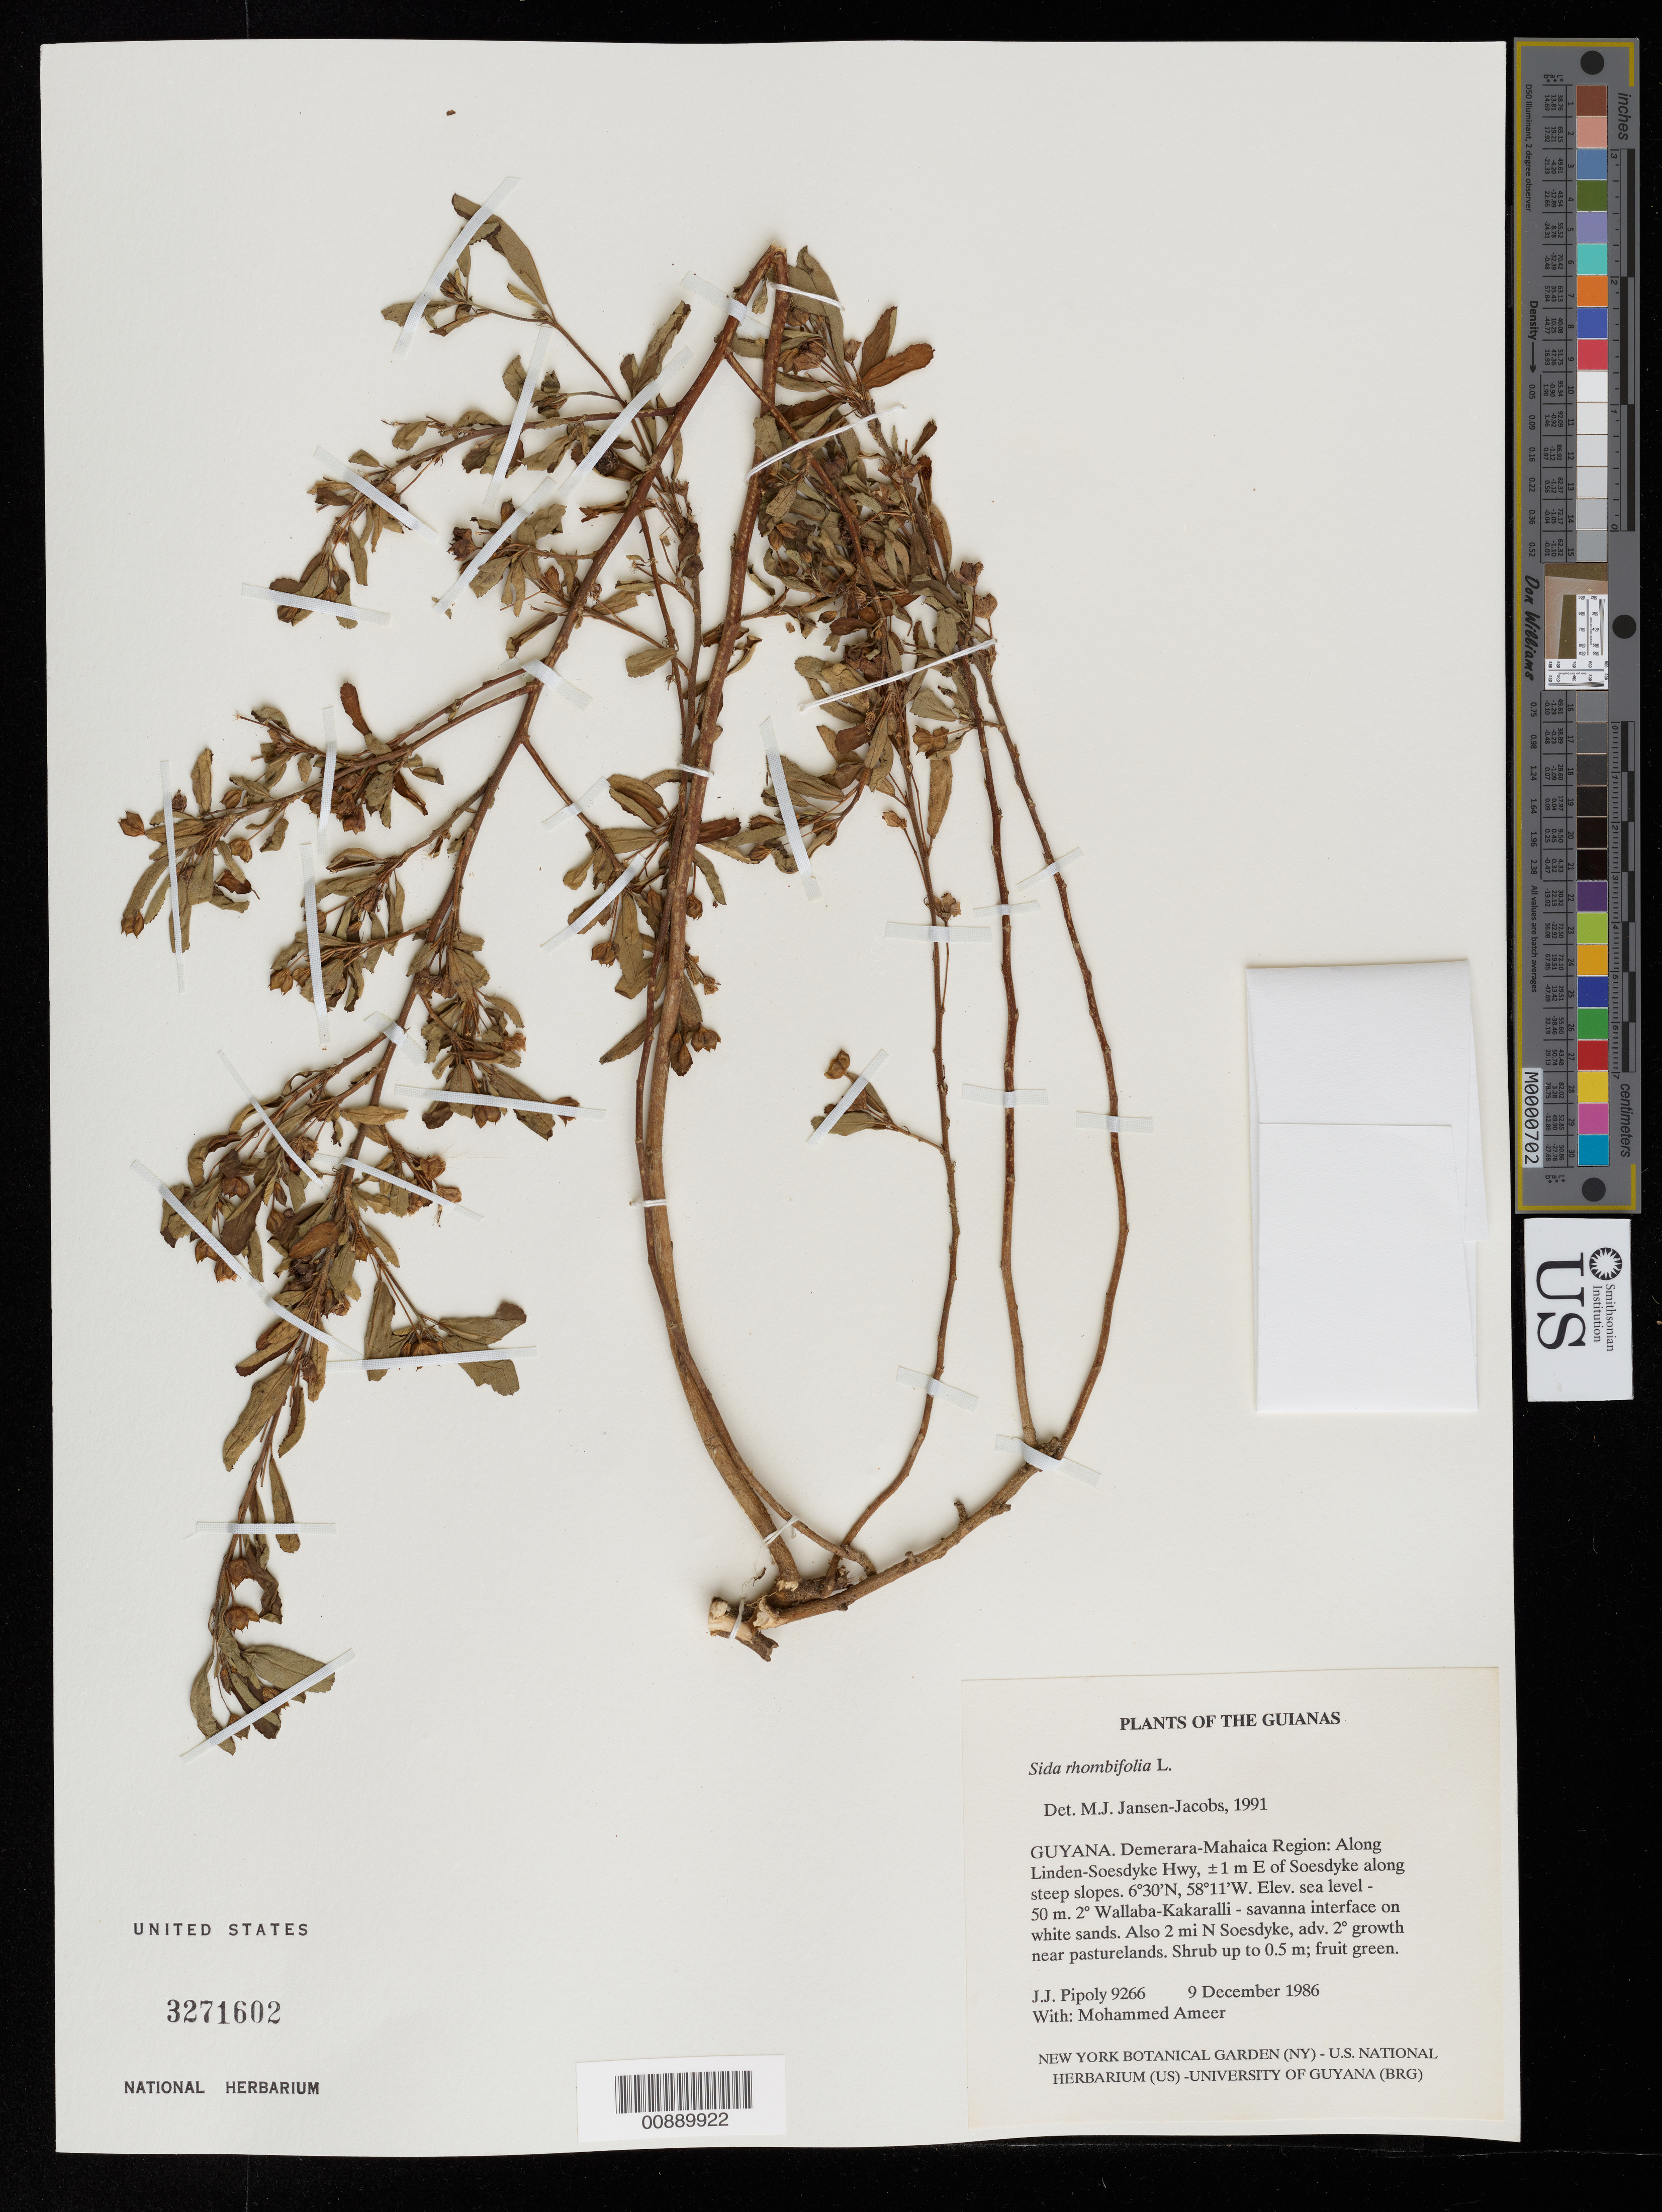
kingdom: Plantae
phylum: Tracheophyta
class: Magnoliopsida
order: Malvales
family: Malvaceae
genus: Sida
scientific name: Sida rhombifolia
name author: L.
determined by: Jansen-Jacobs, M. J., (U), Nationaal Herbarium Nederland, Utrecht University branch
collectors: J. J. Pipoly & M. Ameer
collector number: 9266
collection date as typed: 9 December 1986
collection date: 1986-12-09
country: Guyana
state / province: Demerara-Mahaica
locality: Along Linden-Soesdyke Hwy, ±1 m E of Soesdyke along steep slopes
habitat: Secondary Wallaba-Kakaralli - savanna interface on white sands. Also 2 mi N Soesdyke, adv. secondary growth near pasturelands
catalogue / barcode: US 3271602